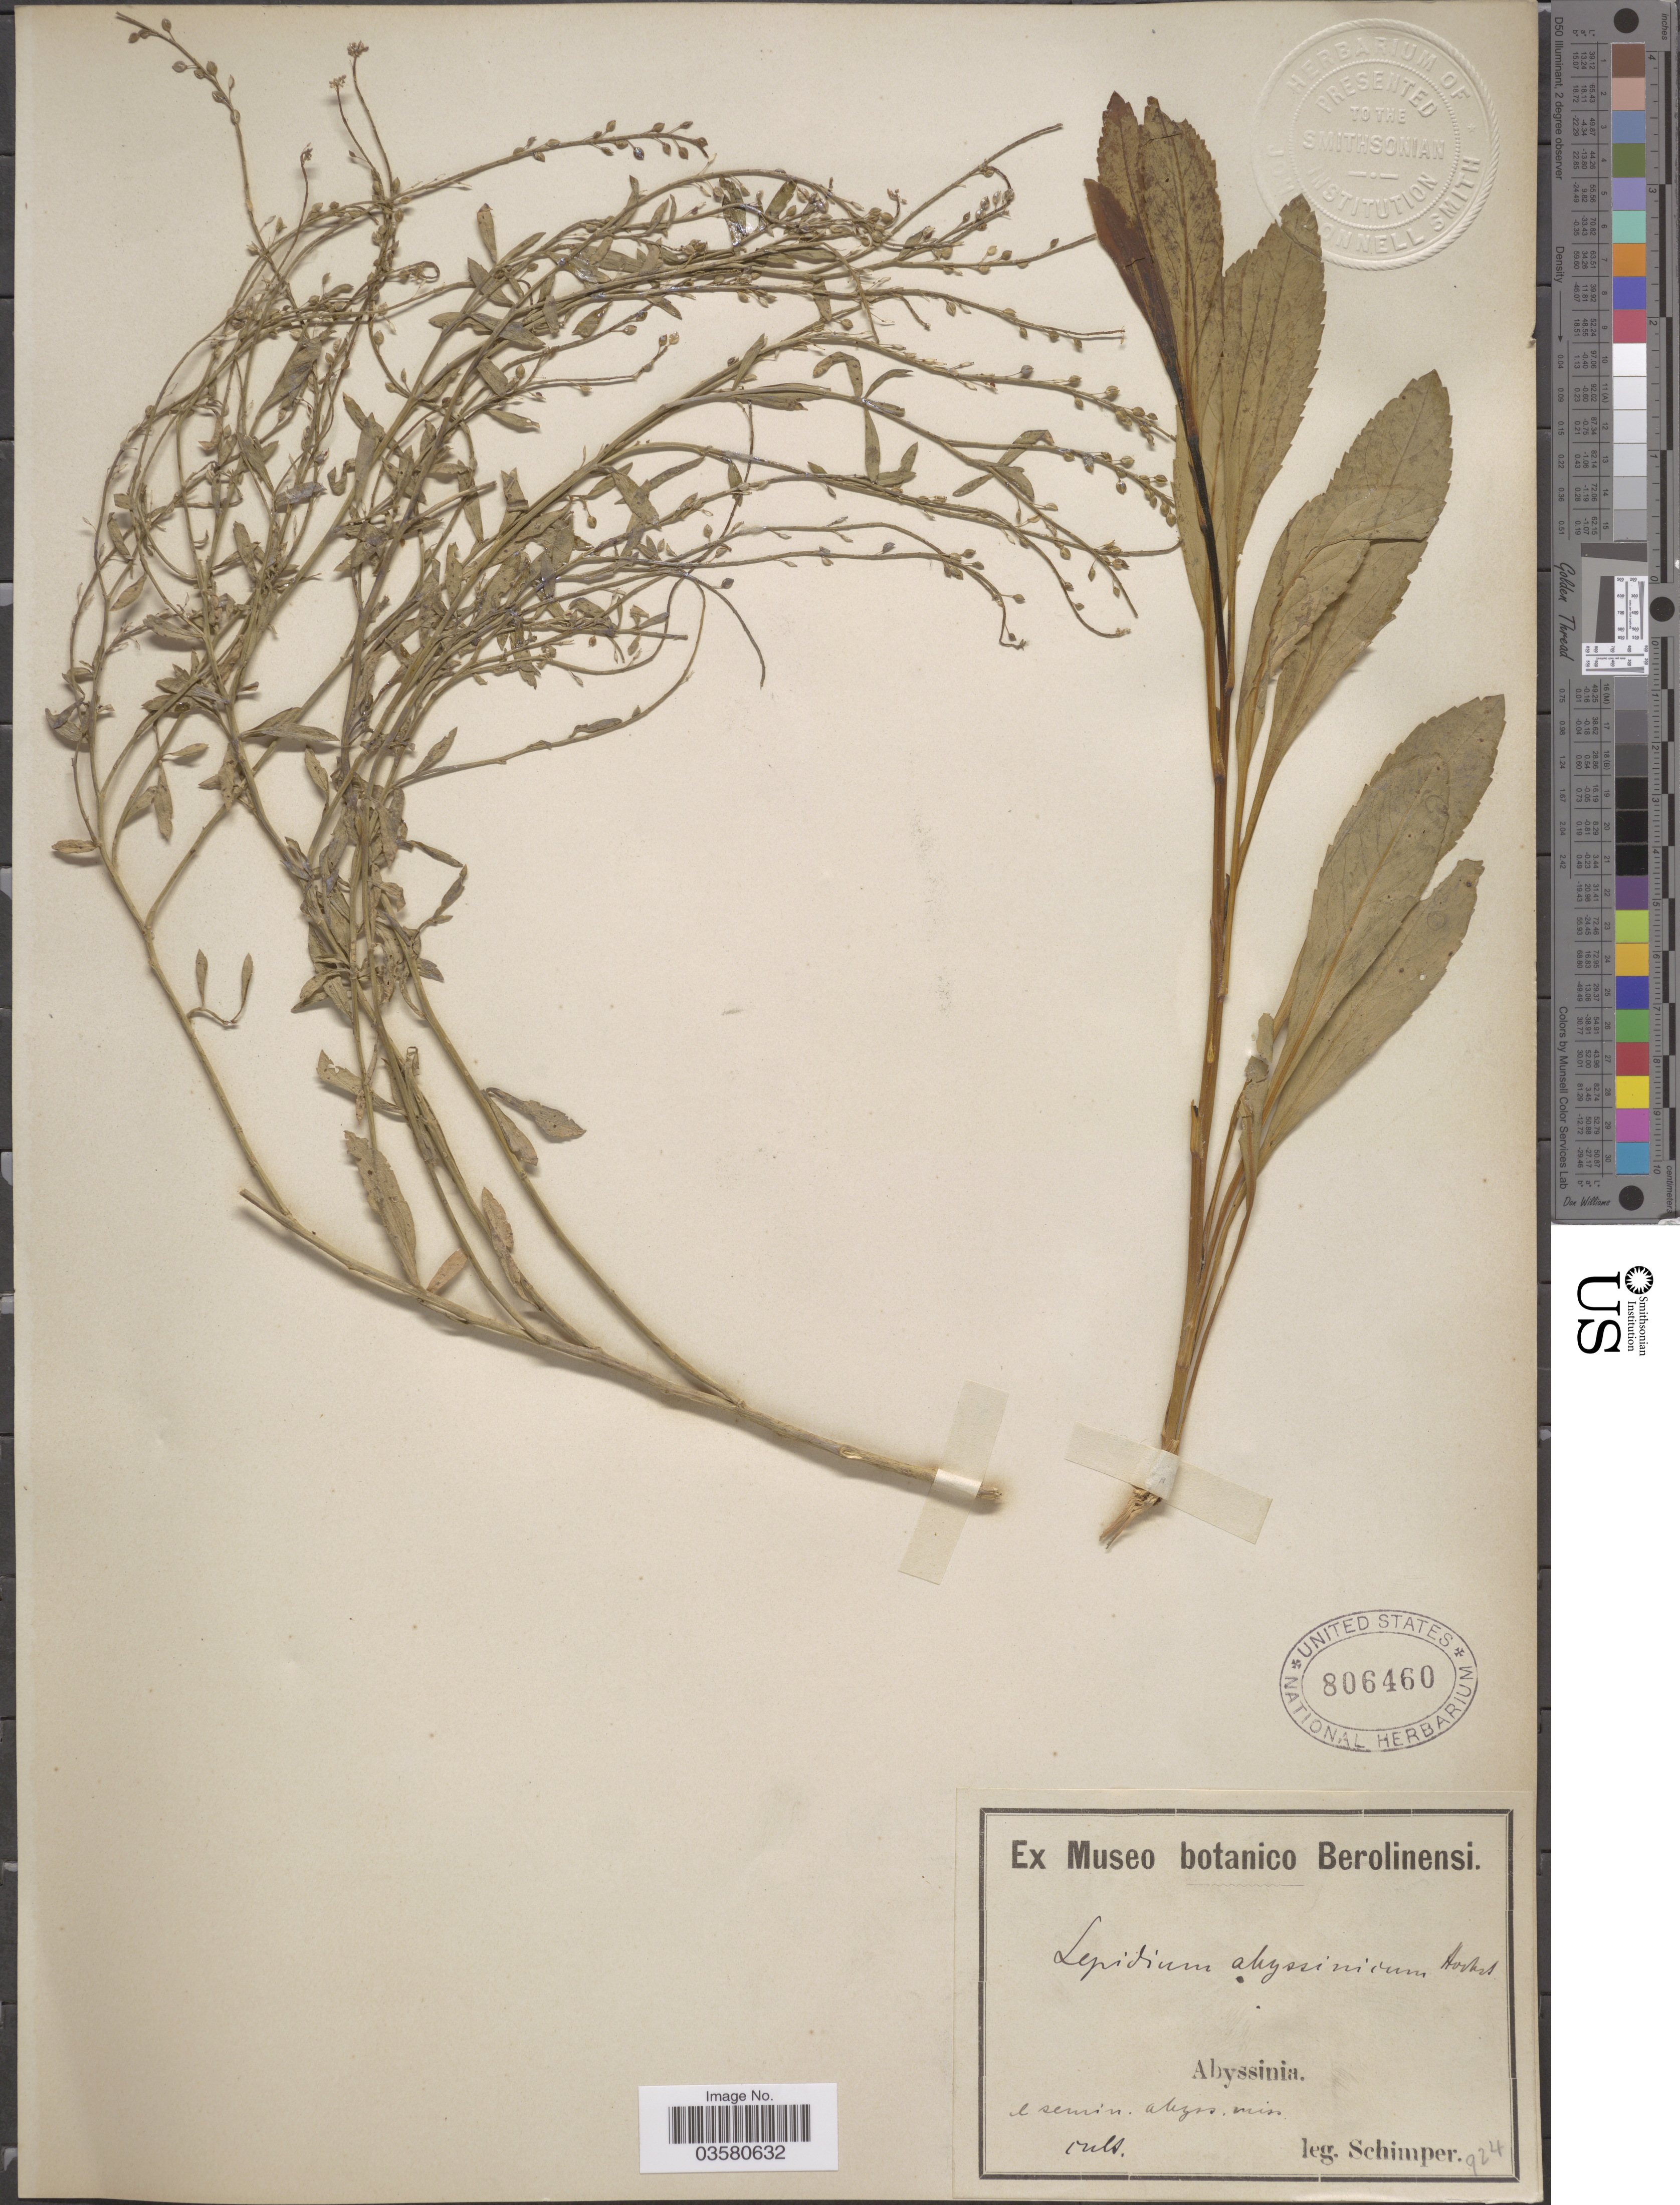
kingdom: Plantae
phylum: Tracheophyta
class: Magnoliopsida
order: Brassicales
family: Brassicaceae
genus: Lepidium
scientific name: Lepidium abyssinicum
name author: Hochst. ex A. Rich.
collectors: -. Schimper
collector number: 924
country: Ethiopia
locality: Abyssinia. E semin akzis min. [interpreted]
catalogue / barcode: US 806460